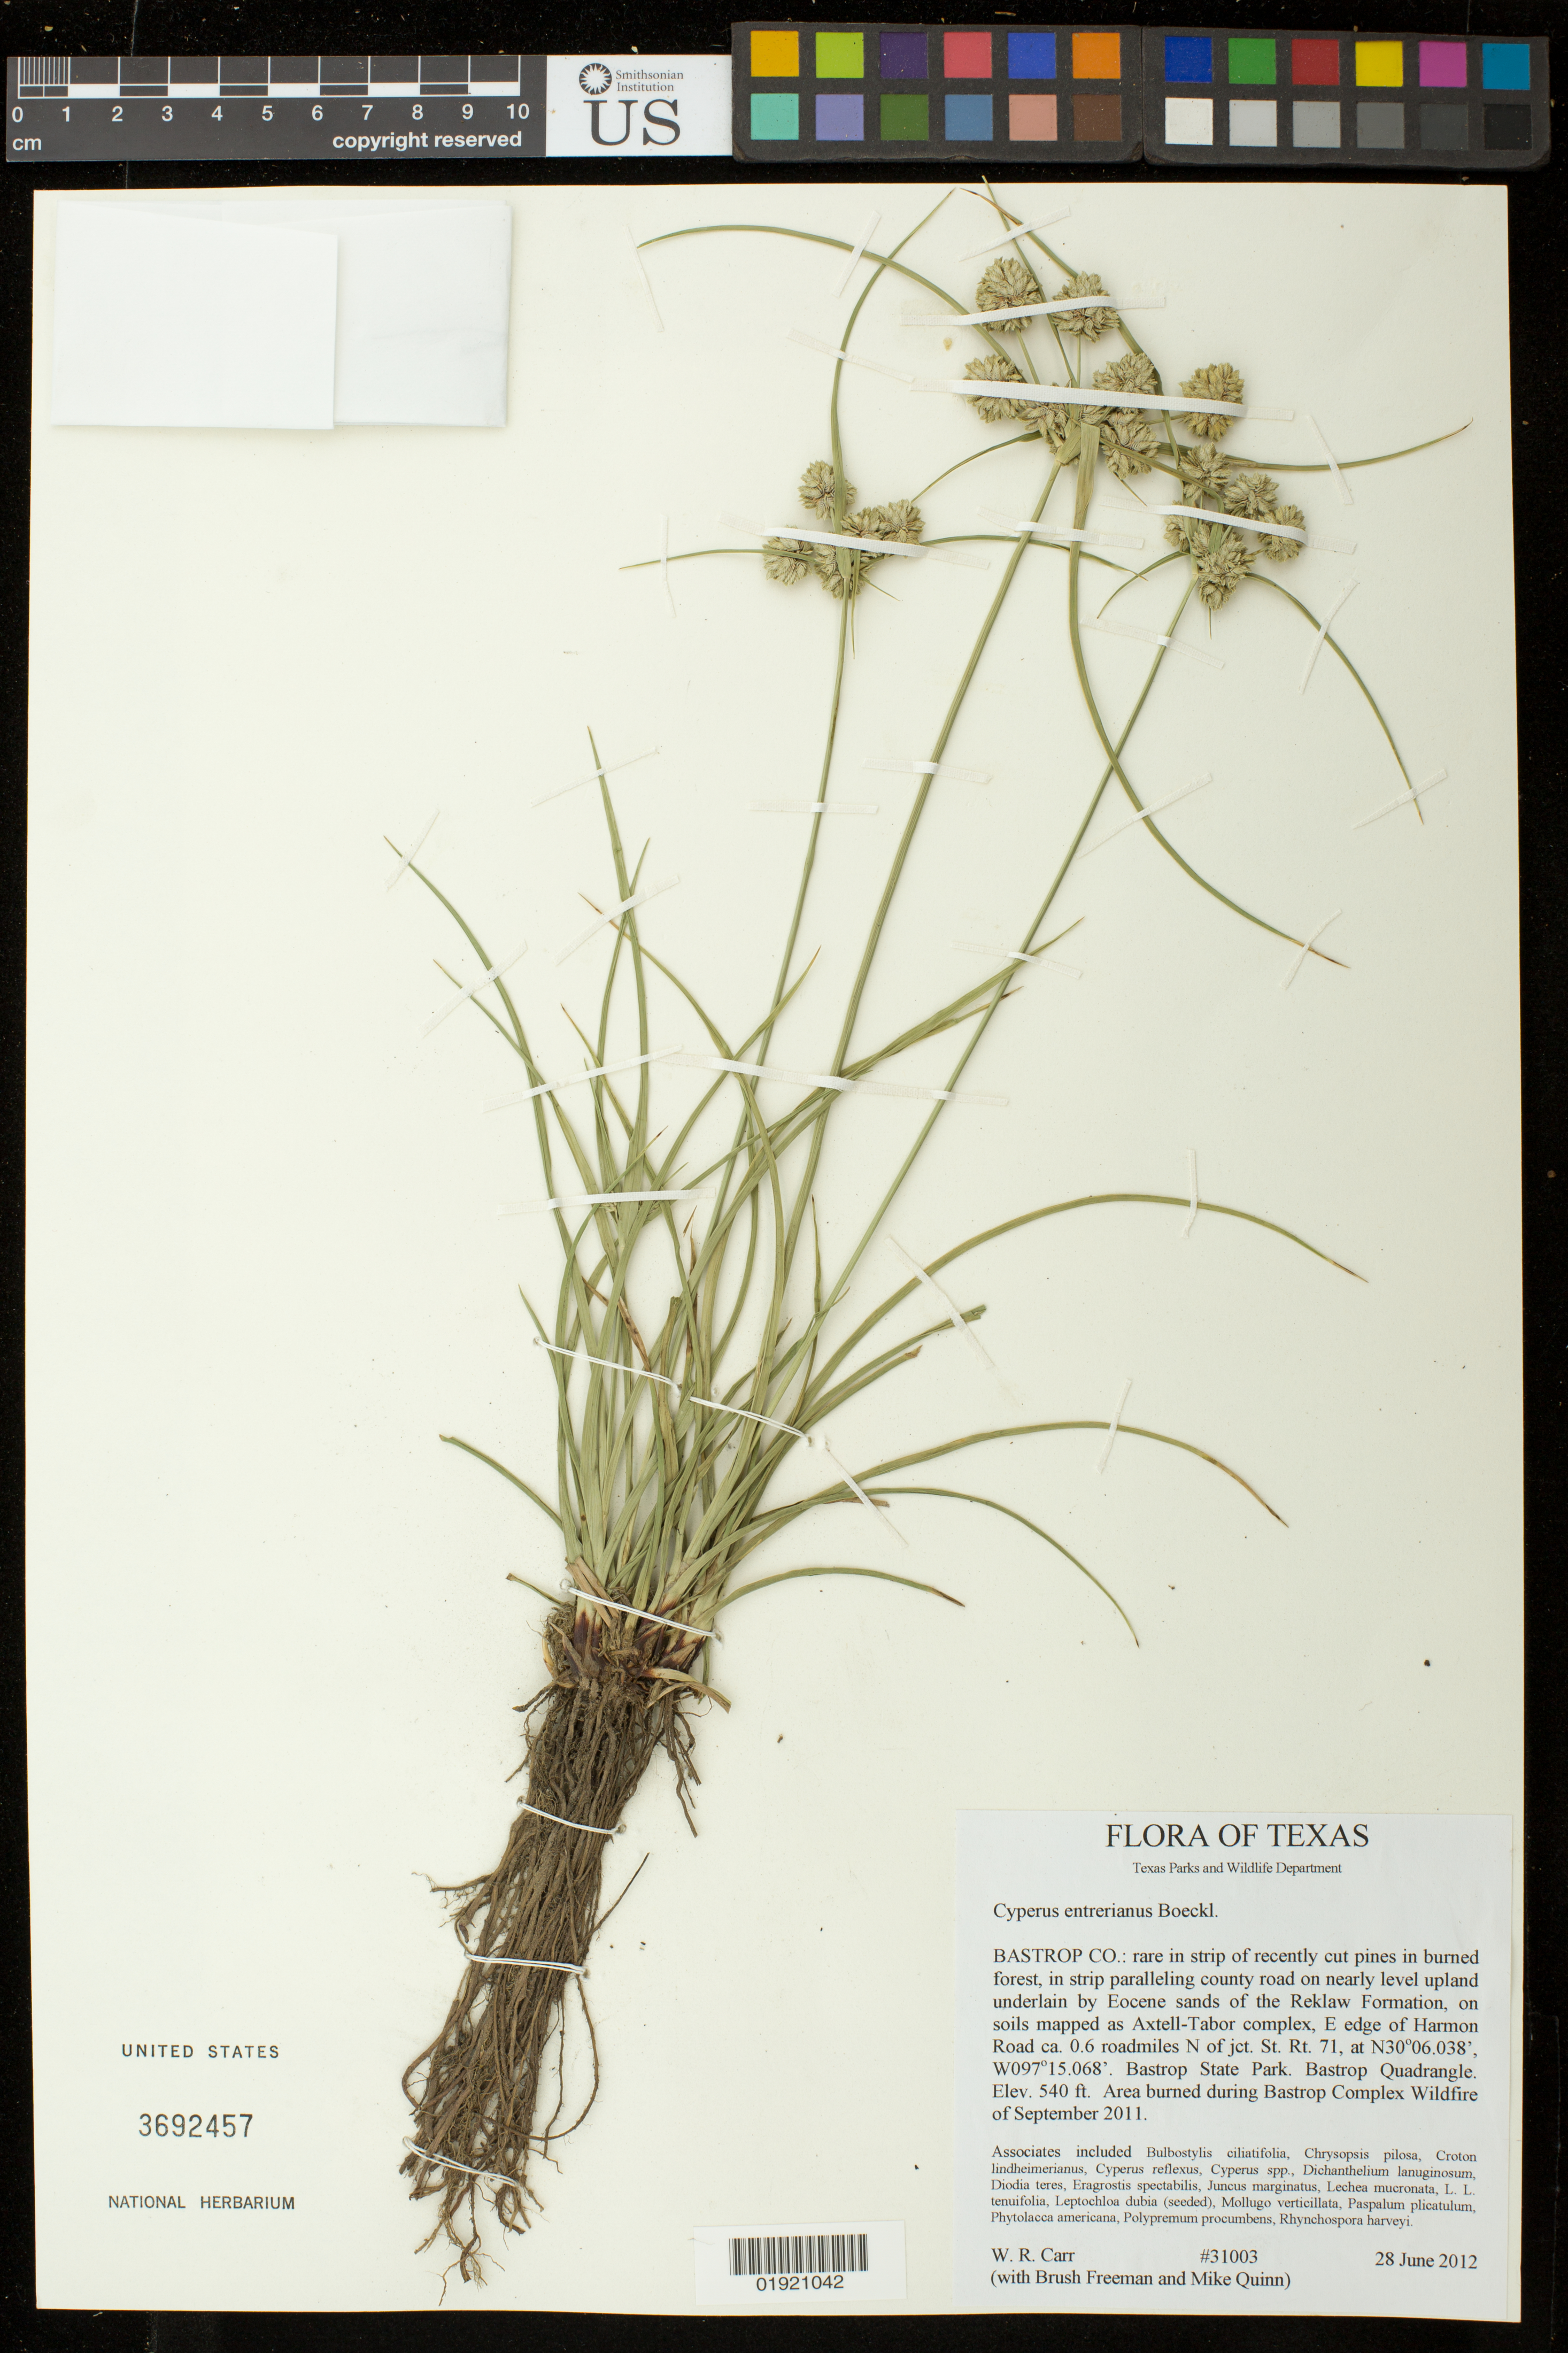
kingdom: Plantae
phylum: Tracheophyta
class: Liliopsida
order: Poales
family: Cyperaceae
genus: Cyperus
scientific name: Cyperus entrerianus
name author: Boeckeler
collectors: W. Carr, B. Freeman & M. Quinn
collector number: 31003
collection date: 2012-06-28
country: United States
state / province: Texas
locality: Bastrop Co.: E edge of Harmon Road ca. 0.6 roadmiles N of jct. St. Rt. 71, Bastrop State Park. Smithville NW Quadrangle. Area burned during Bastrop Complex Wildfire of September 2011.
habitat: Rare in strip of recently cut pines in burned forest, in strip paralleling county road on nearly level upland underlain by Eocene sands of the Reklaw Formation, on soils mapped as Axtell-Tabor complex.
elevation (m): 165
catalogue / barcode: US 3692457